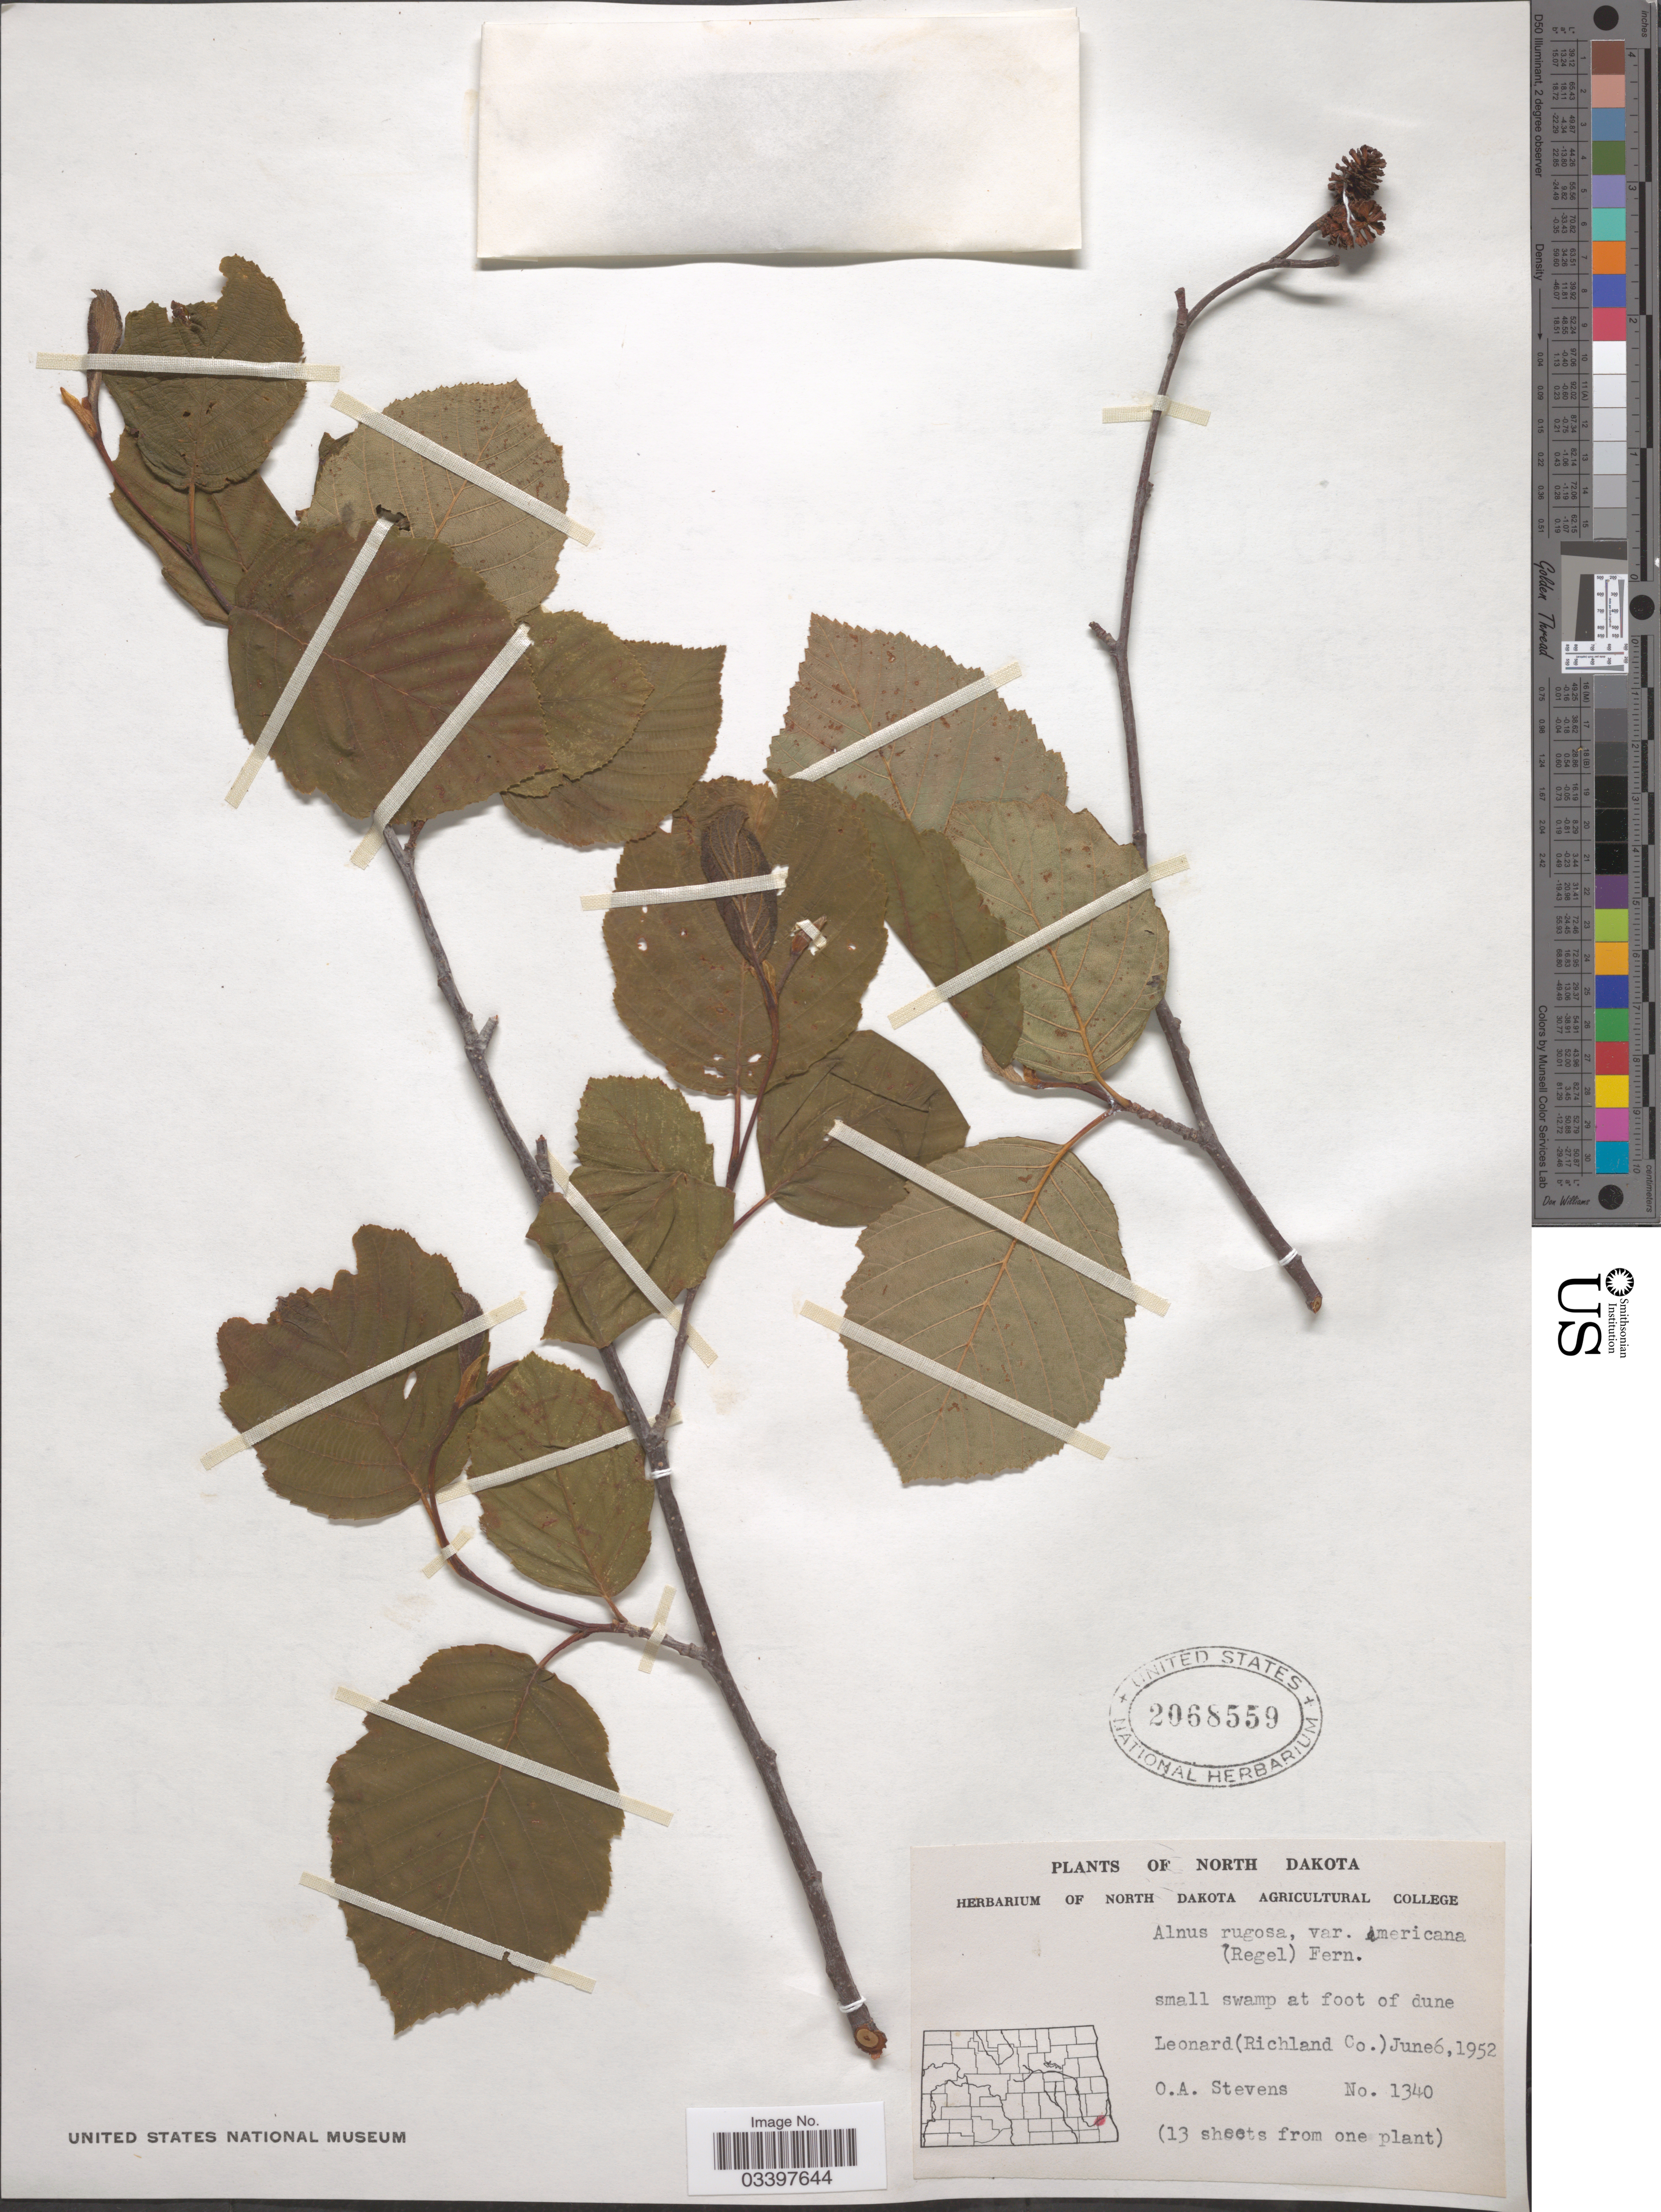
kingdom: Plantae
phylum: Tracheophyta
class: Magnoliopsida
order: Fagales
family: Betulaceae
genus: Alnus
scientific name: Alnus incana subsp. rugosa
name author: (Du Roi) R.T. Clausen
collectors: O. A. Stevens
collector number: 1340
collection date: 1952-06-06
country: United States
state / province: North Dakota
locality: Leonard (Richland Co.).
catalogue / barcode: US 2068559